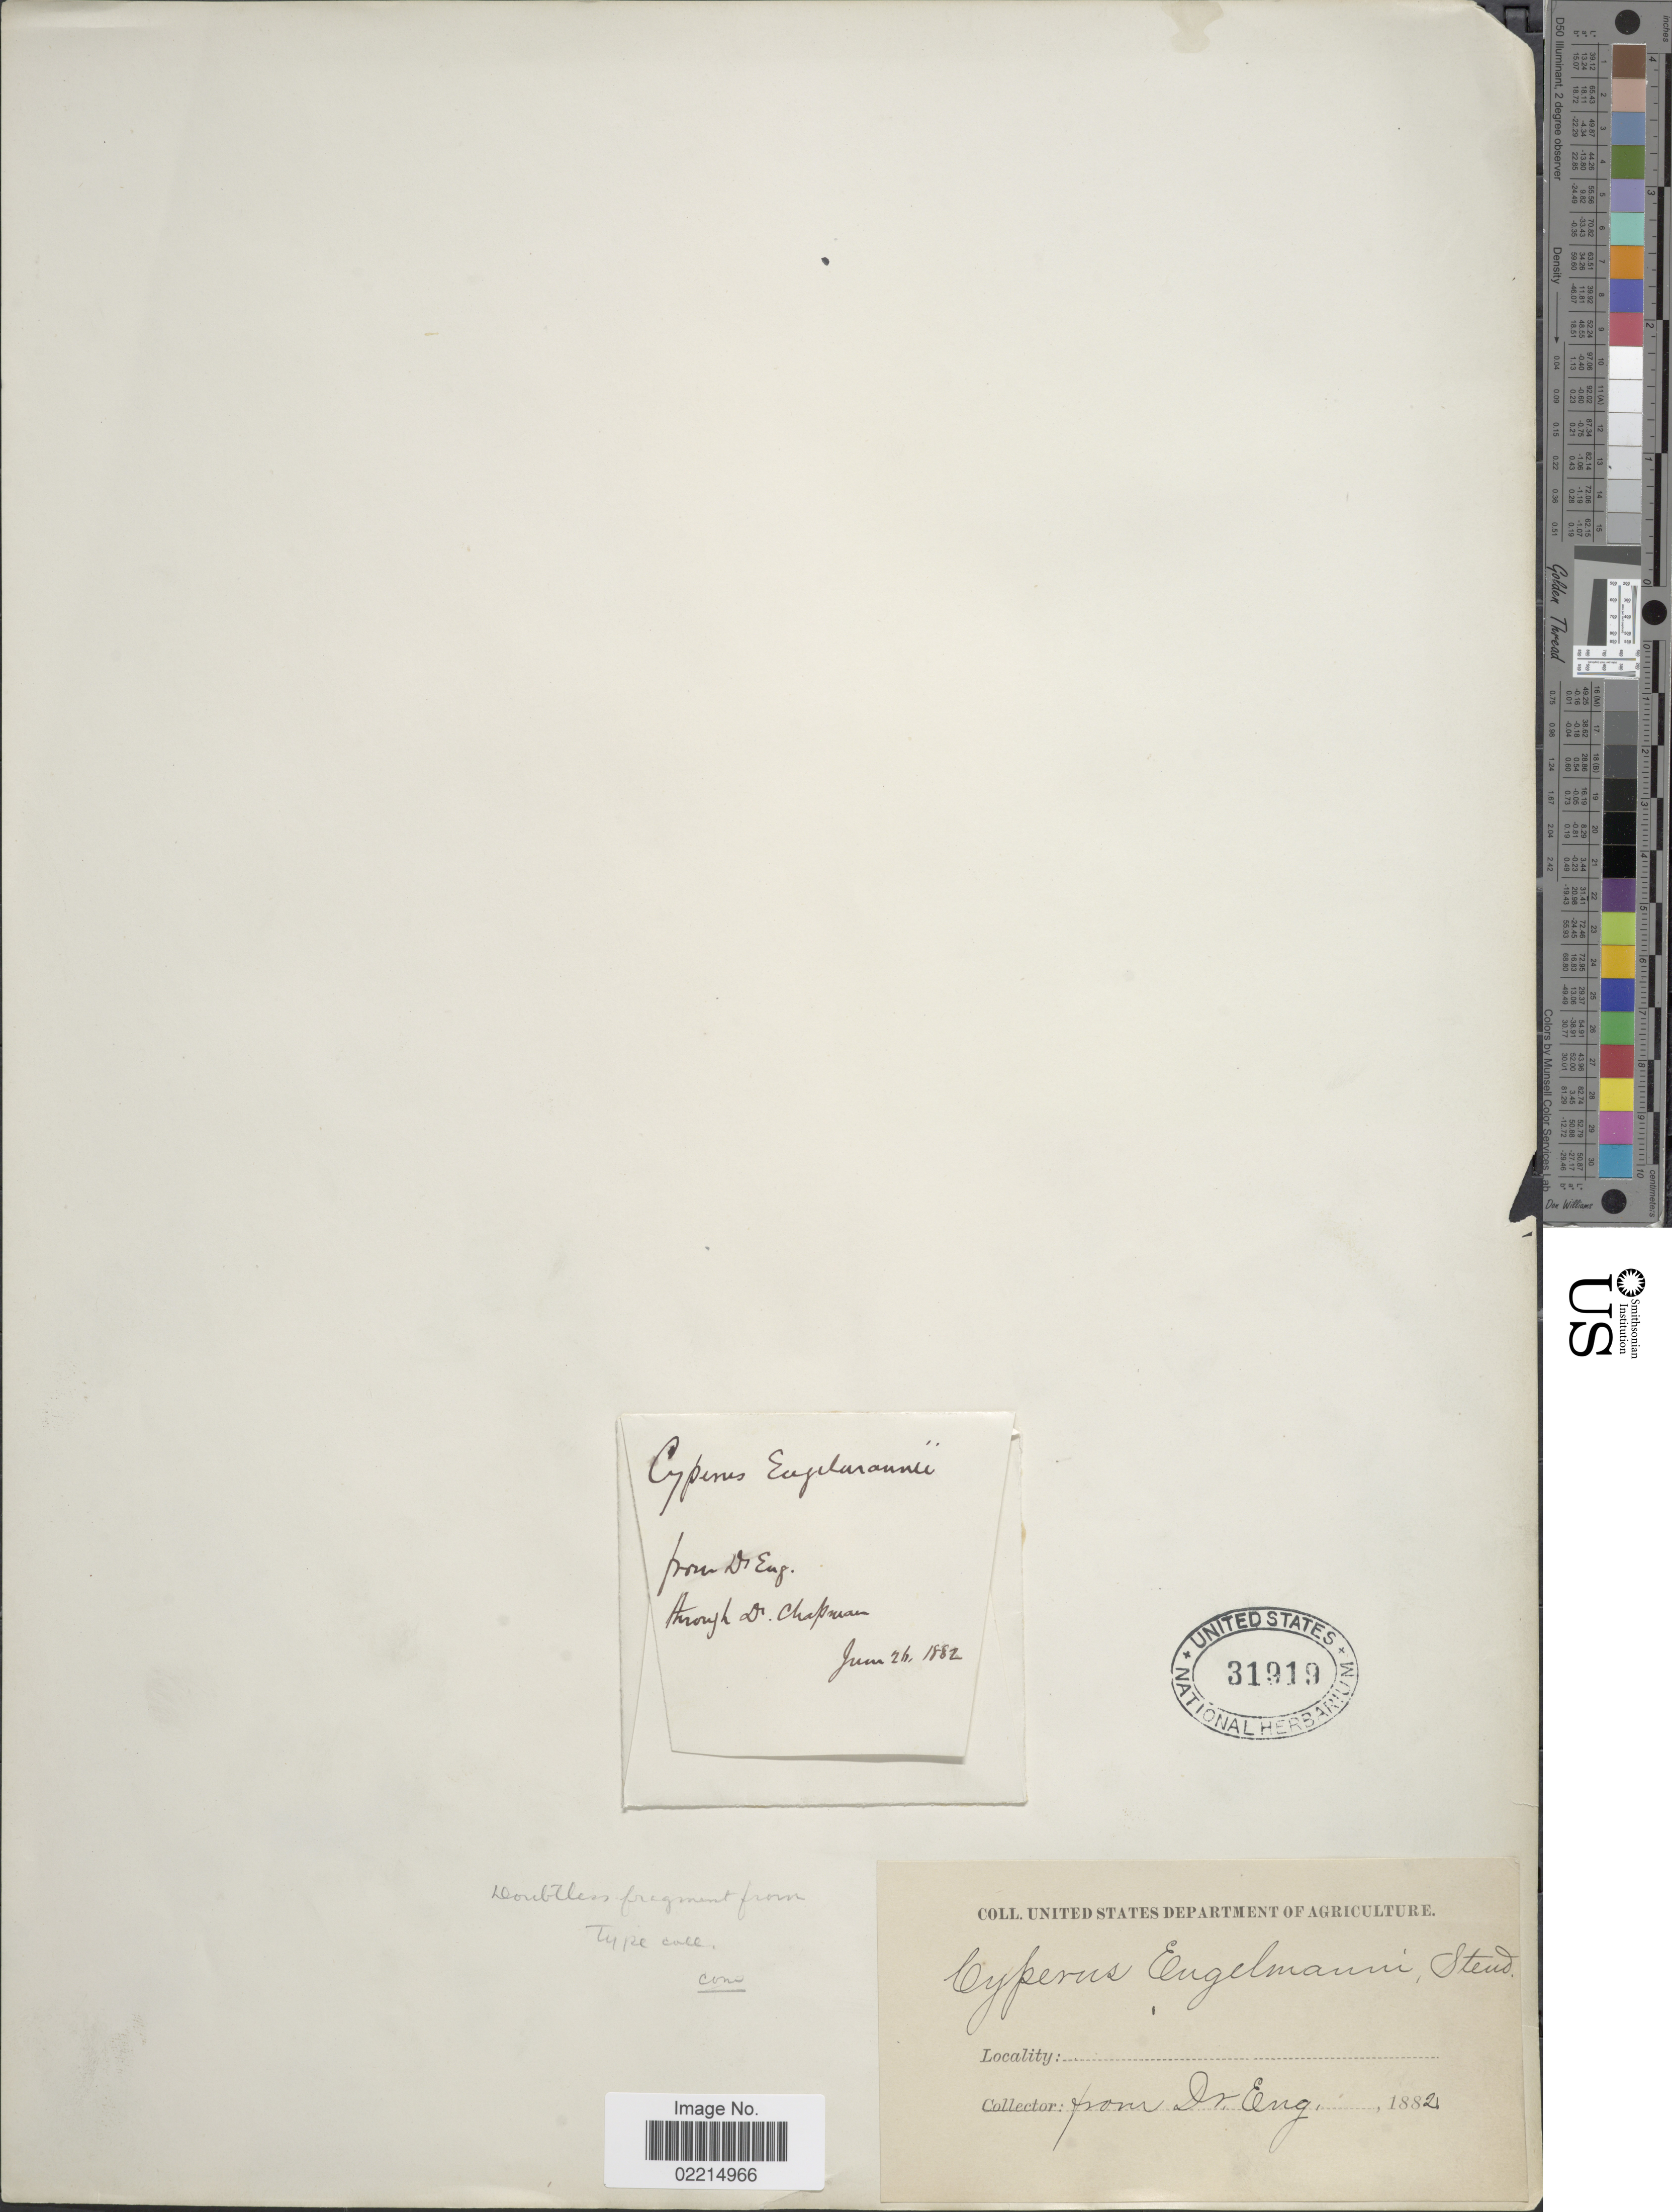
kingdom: Plantae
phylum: Tracheophyta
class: Liliopsida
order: Poales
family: Cyperaceae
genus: Cyperus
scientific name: Cyperus engelmannii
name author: Steud.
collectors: ex herb. U. S. Department of Agriculture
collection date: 1882-06-26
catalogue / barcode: US 31919